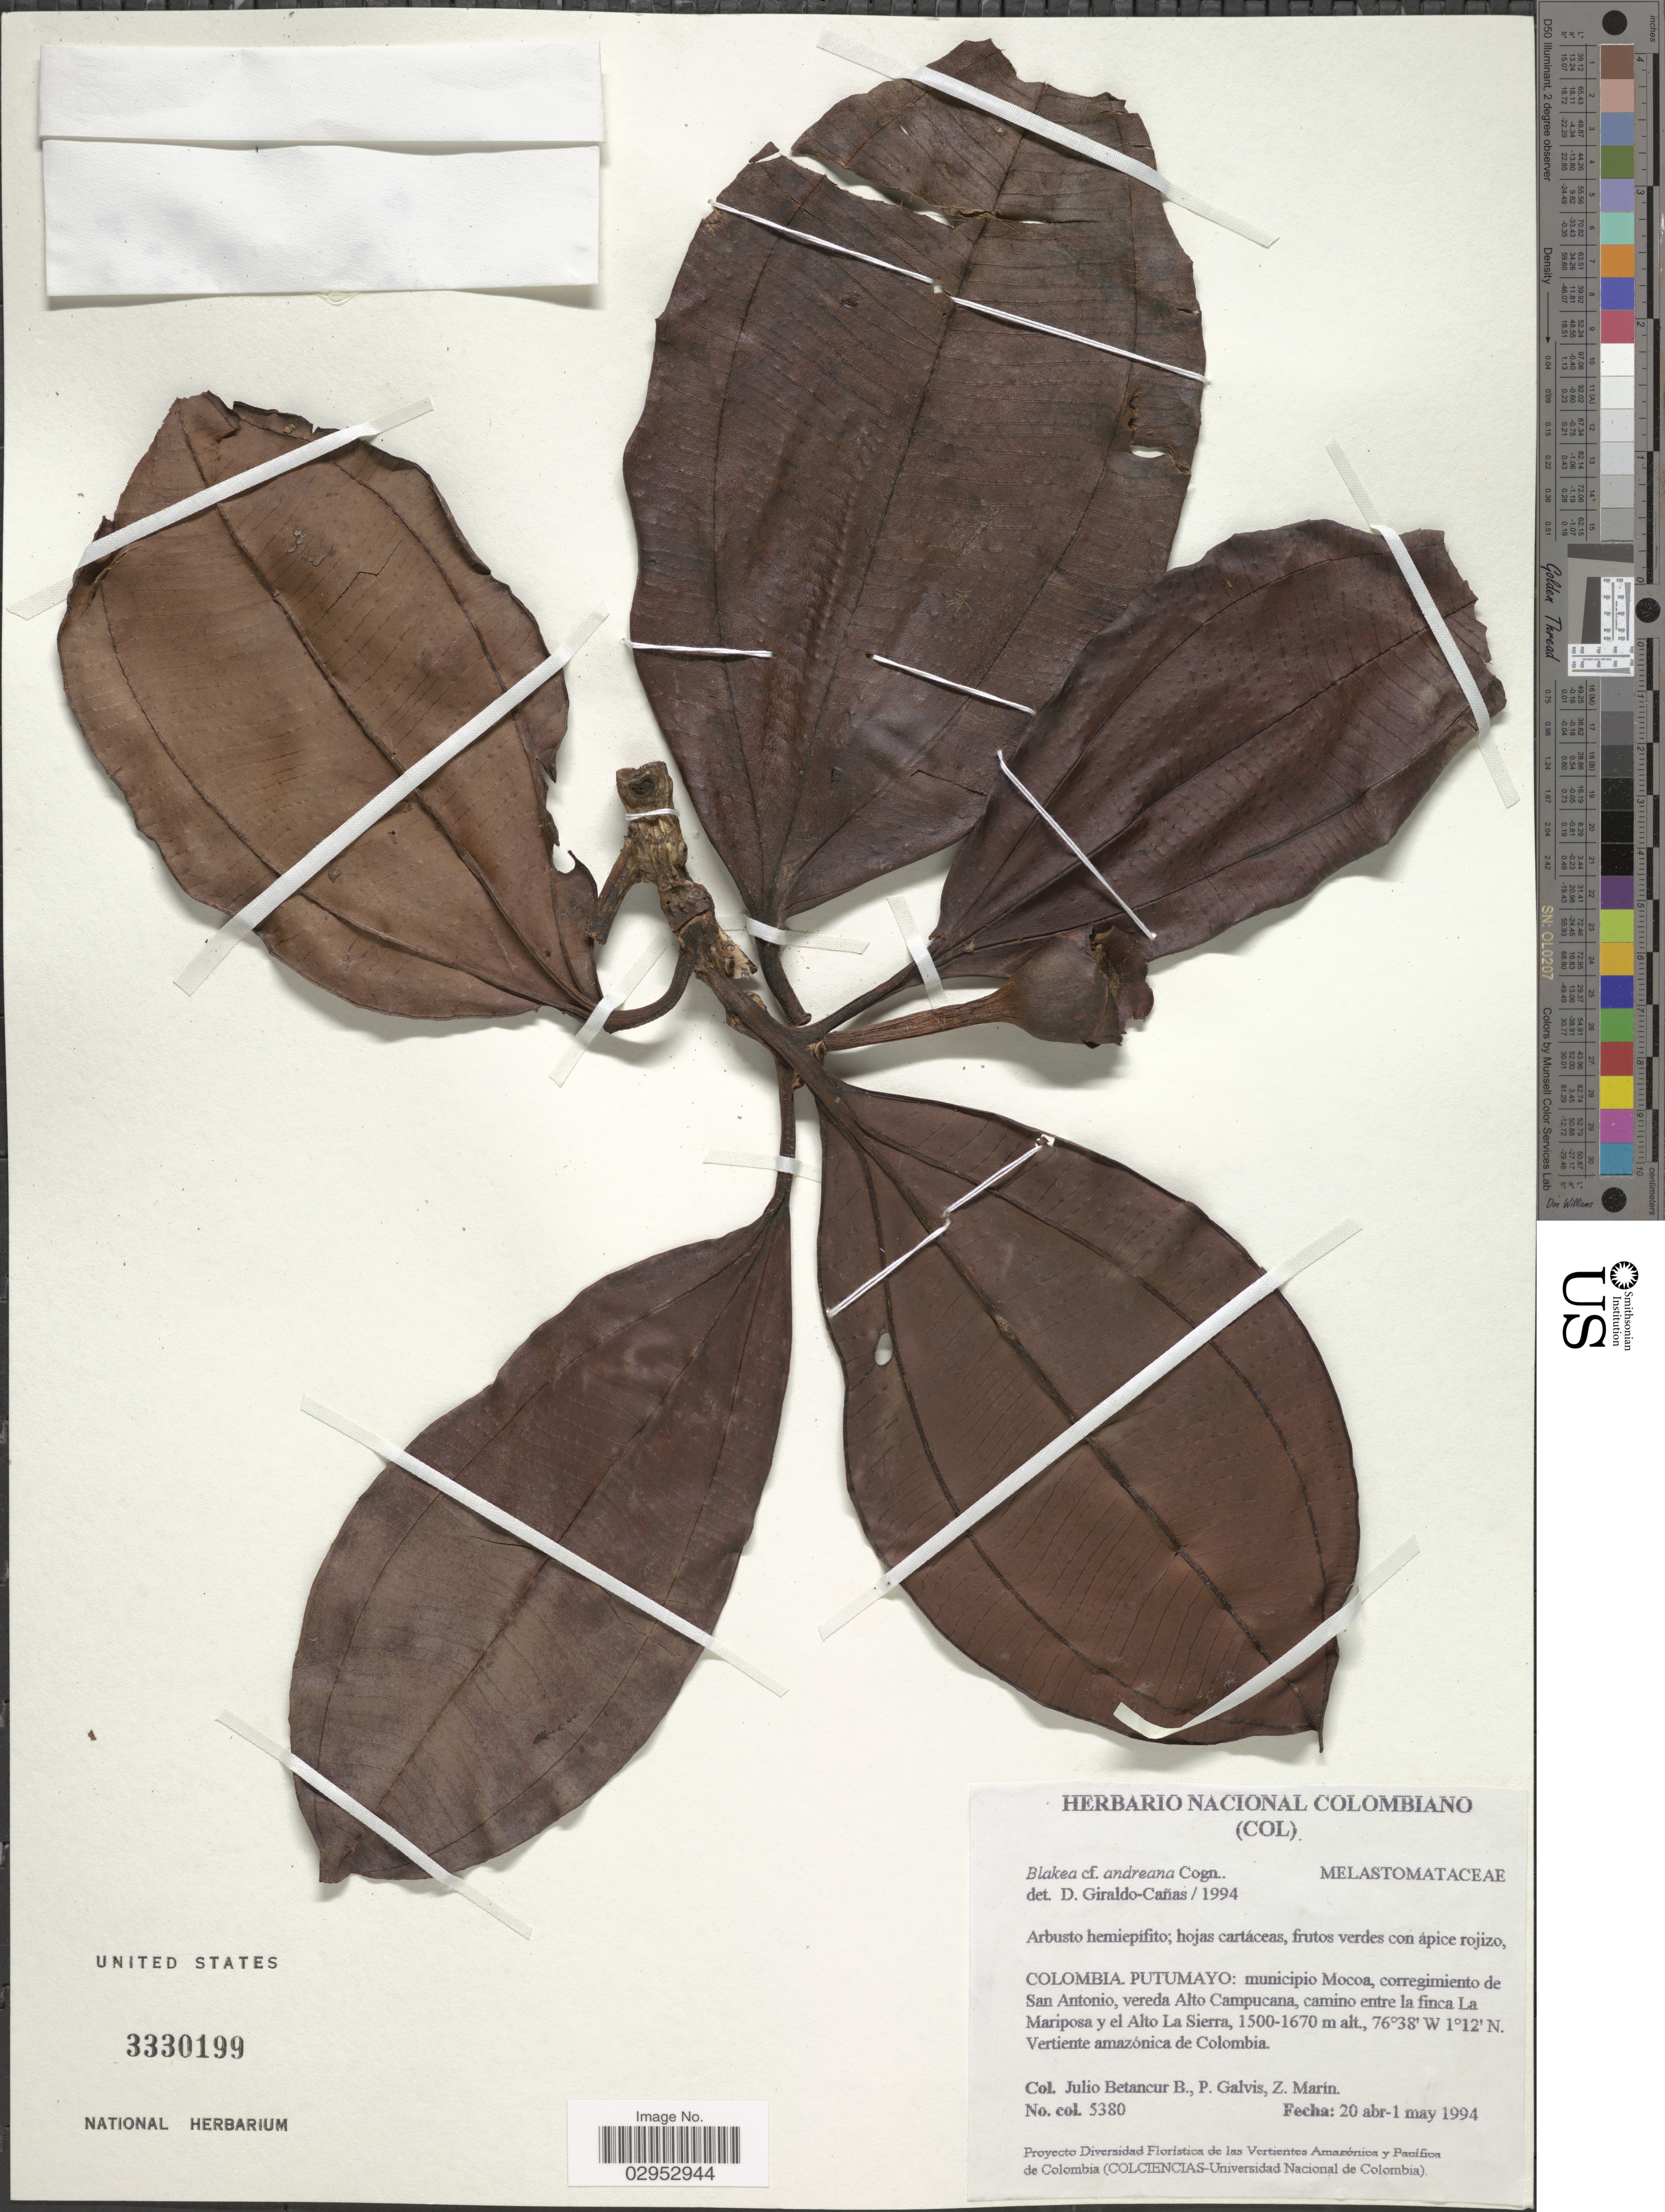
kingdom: Plantae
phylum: Tracheophyta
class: Magnoliopsida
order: Myrtales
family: Melastomataceae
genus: Blakea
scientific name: Blakea andreana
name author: Cogn.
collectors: J. Betancur-B., P. Galvis & Z. Marin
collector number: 5380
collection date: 1994-04-20/1994-05-01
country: Colombia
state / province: Putumayo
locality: Municipio Mocoa, corregimiento de San Antonio, vereda Alto Campucana, camino entre la finca La Mariposa y el Alto La Sierra. Vertiente amazónica de Colombia.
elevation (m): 1500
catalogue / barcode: US 3330199